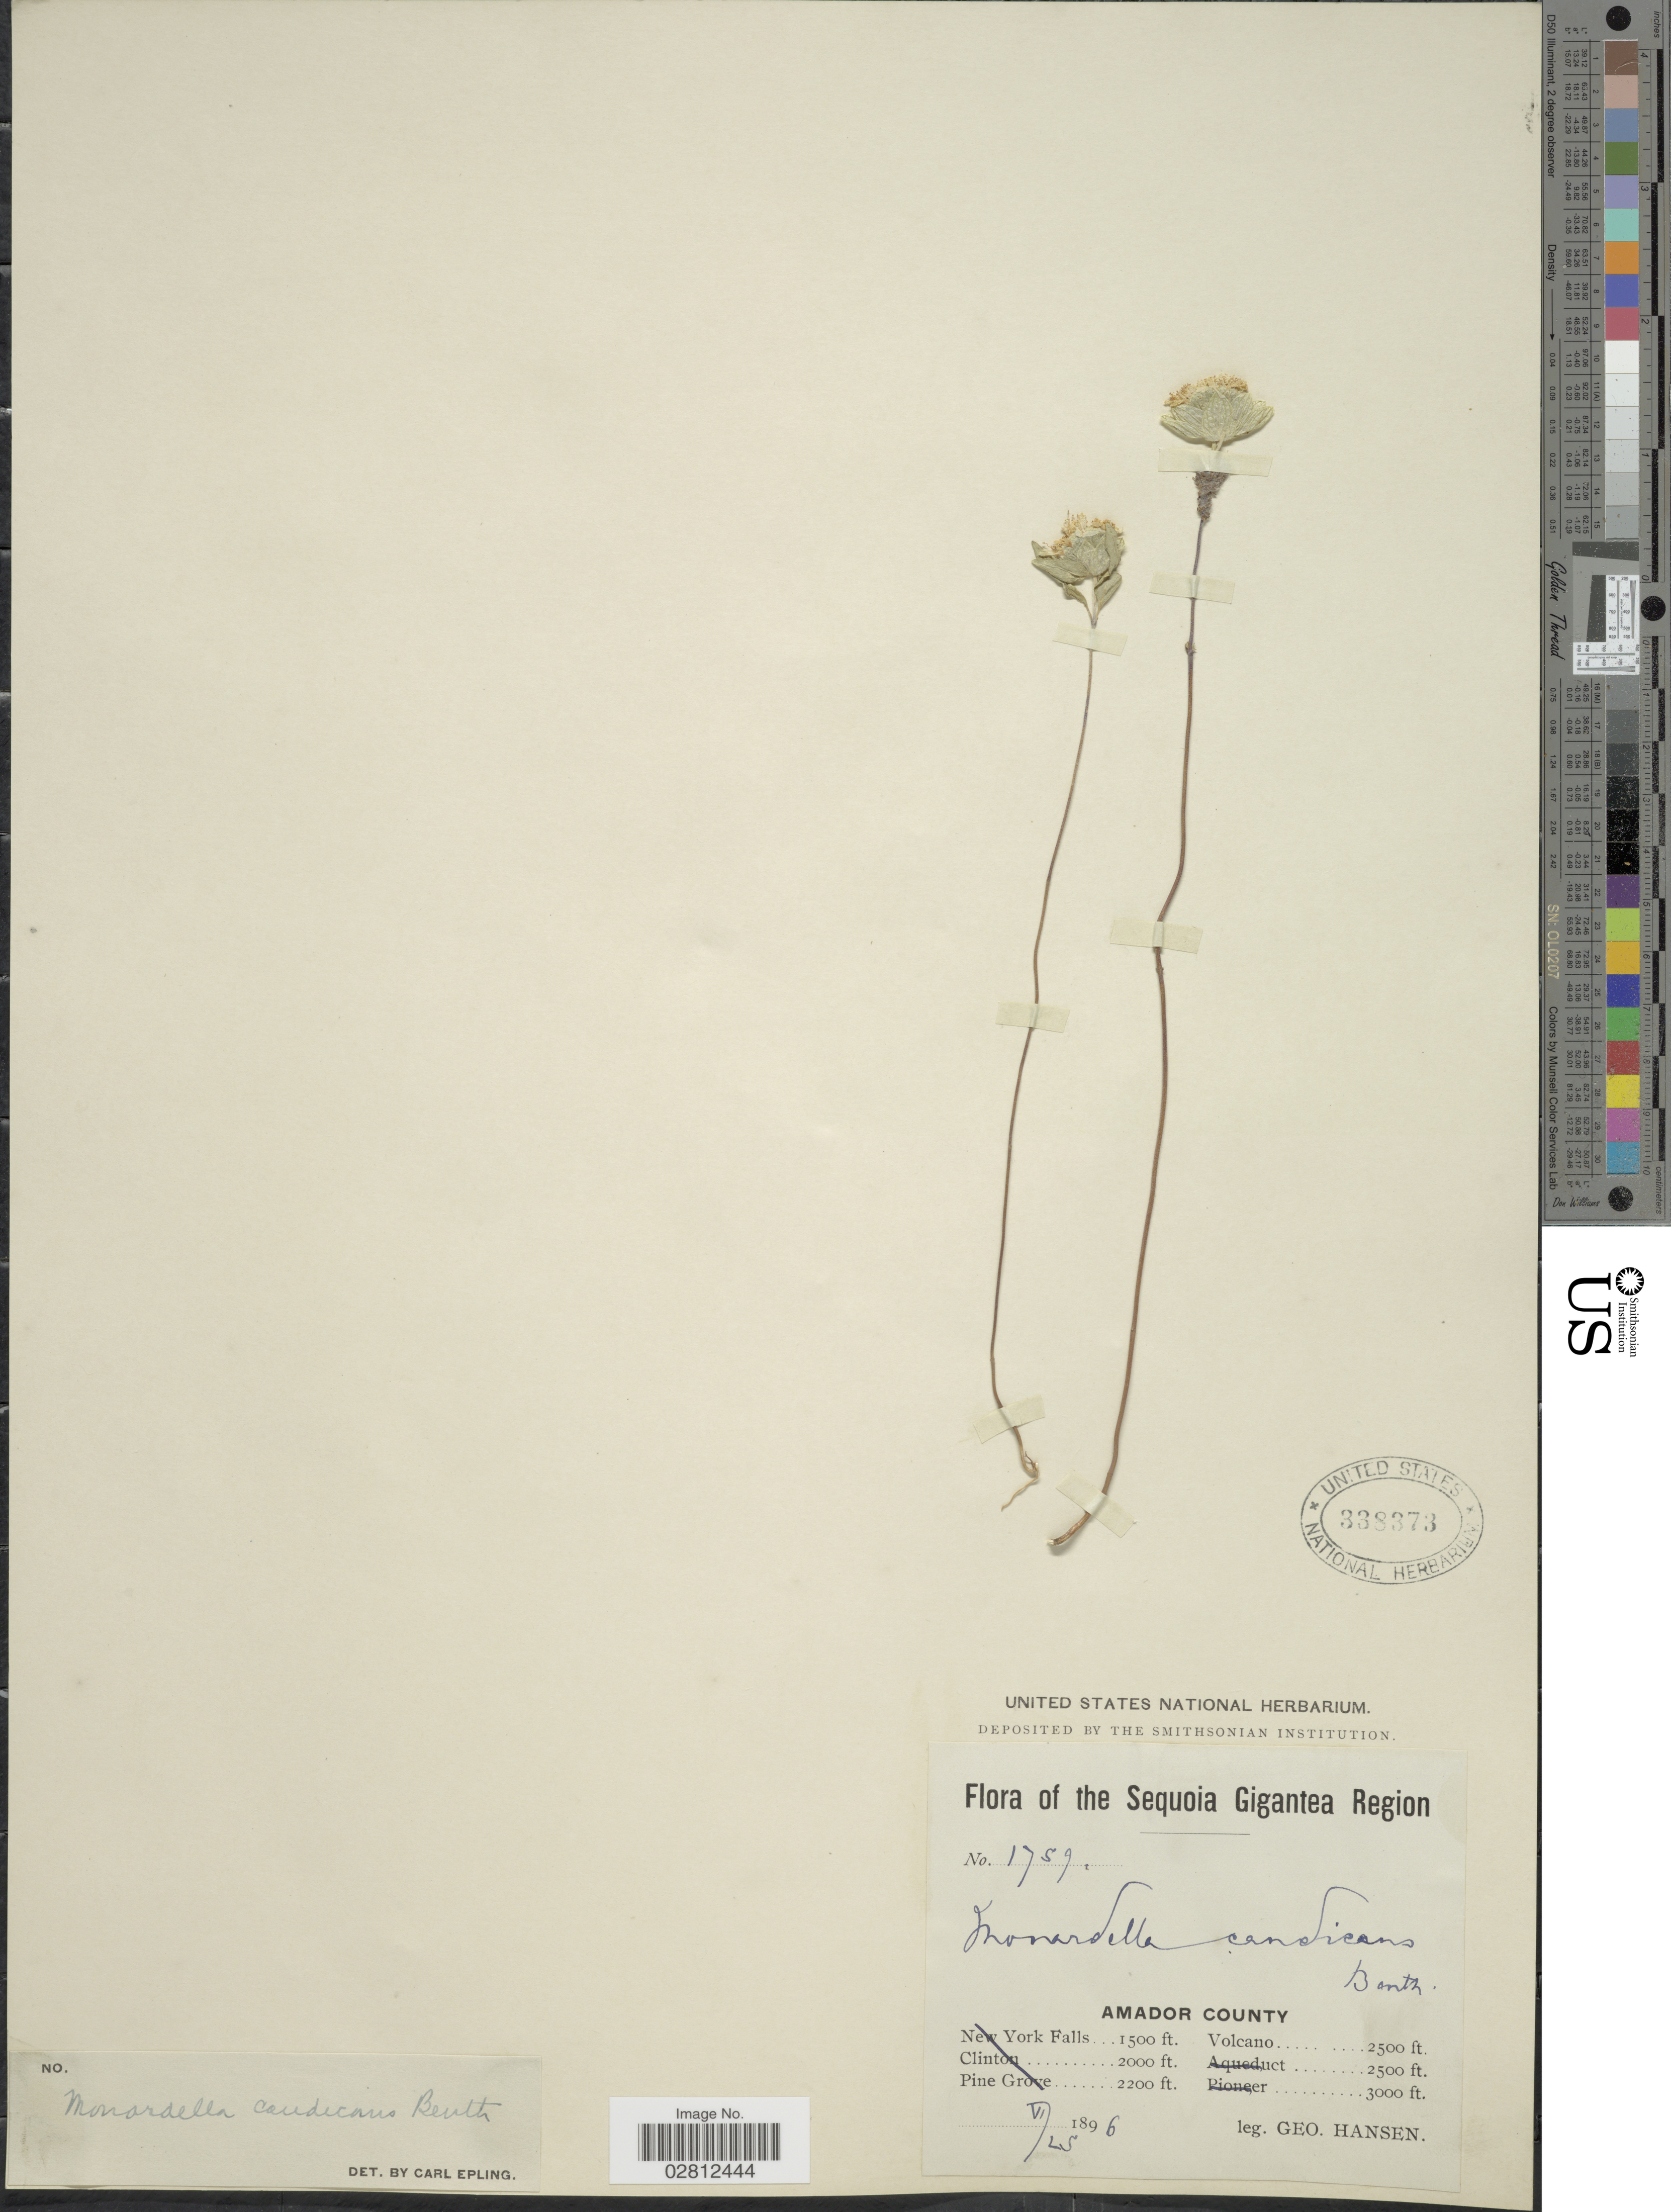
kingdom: Plantae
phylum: Tracheophyta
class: Magnoliopsida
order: Lamiales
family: Lamiaceae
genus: Monardella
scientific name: Monardella candicans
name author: Benth.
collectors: G. Hansen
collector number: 1759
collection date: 1896-06-25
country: United States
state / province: California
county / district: Amador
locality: Sequoia Gigantea Region, Amador County, Volcano.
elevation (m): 762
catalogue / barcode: US 338373